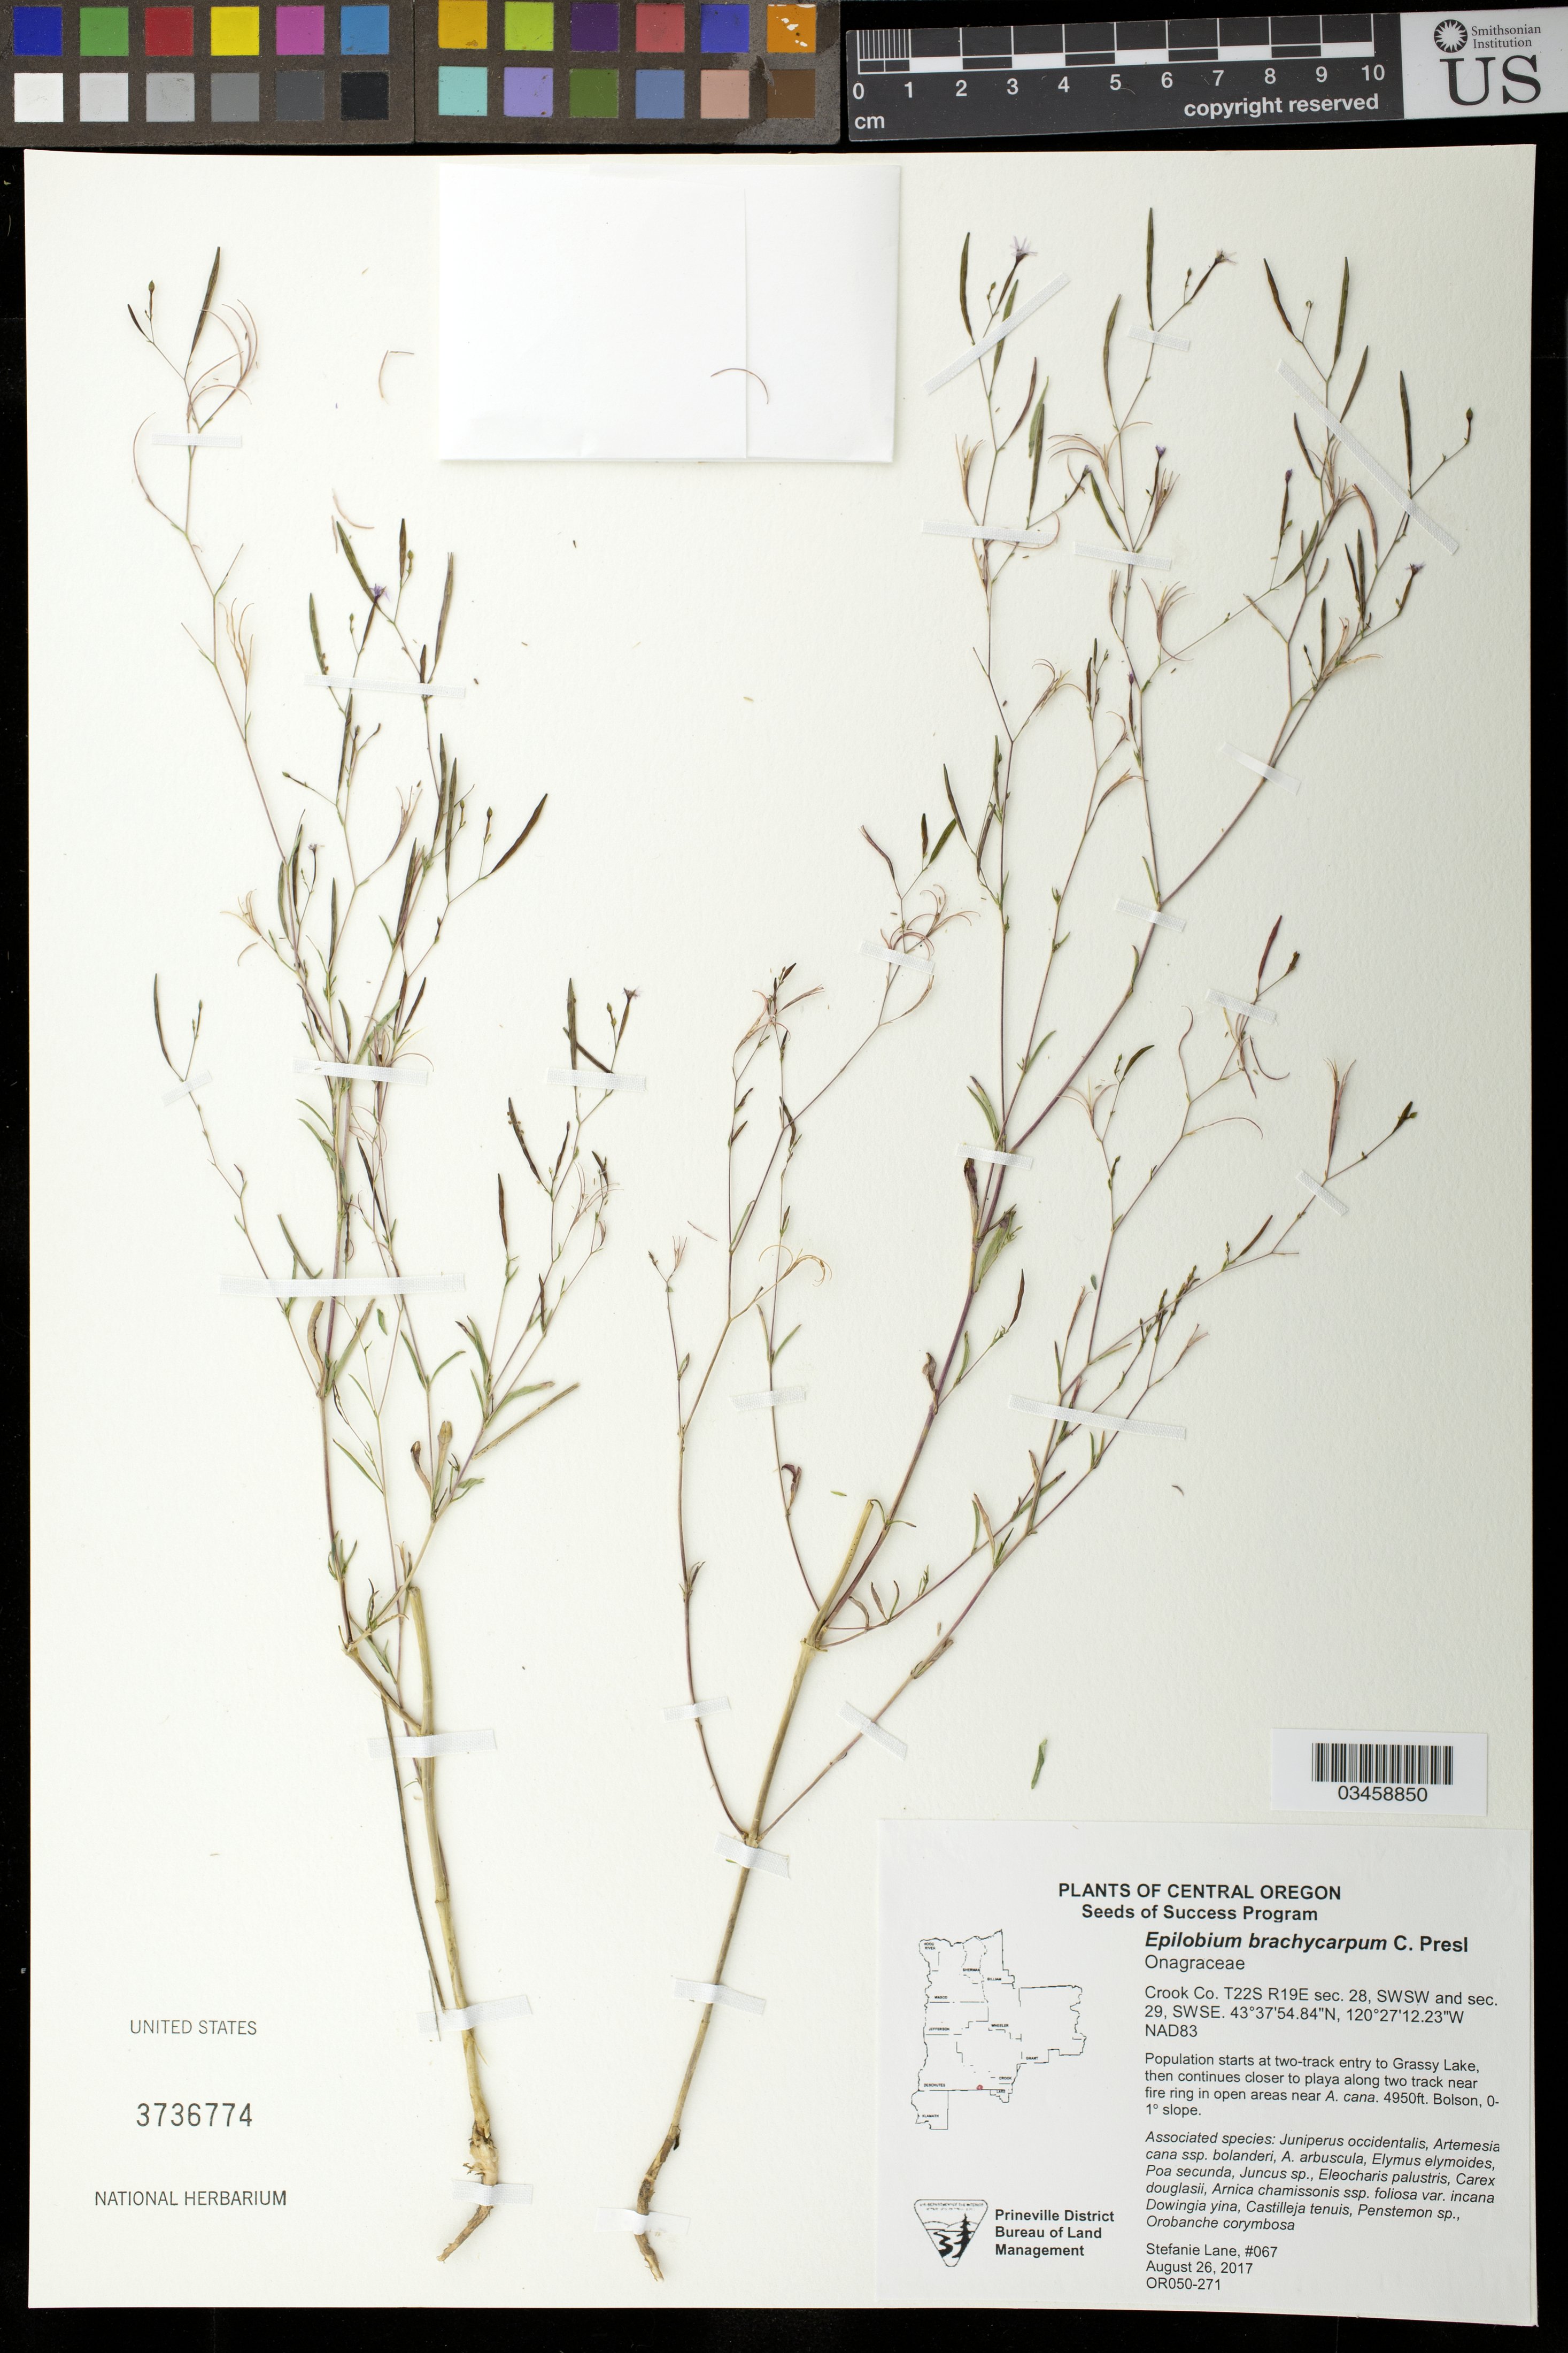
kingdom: Plantae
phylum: Tracheophyta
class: Magnoliopsida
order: Myrtales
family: Onagraceae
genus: Epilobium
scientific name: Epilobium brachycarpum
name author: C. Presl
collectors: S. Lane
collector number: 067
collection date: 2017-08-26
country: United States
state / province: Oregon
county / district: Crook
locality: T22S R19E, sec. 28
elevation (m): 1509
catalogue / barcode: US 3736774